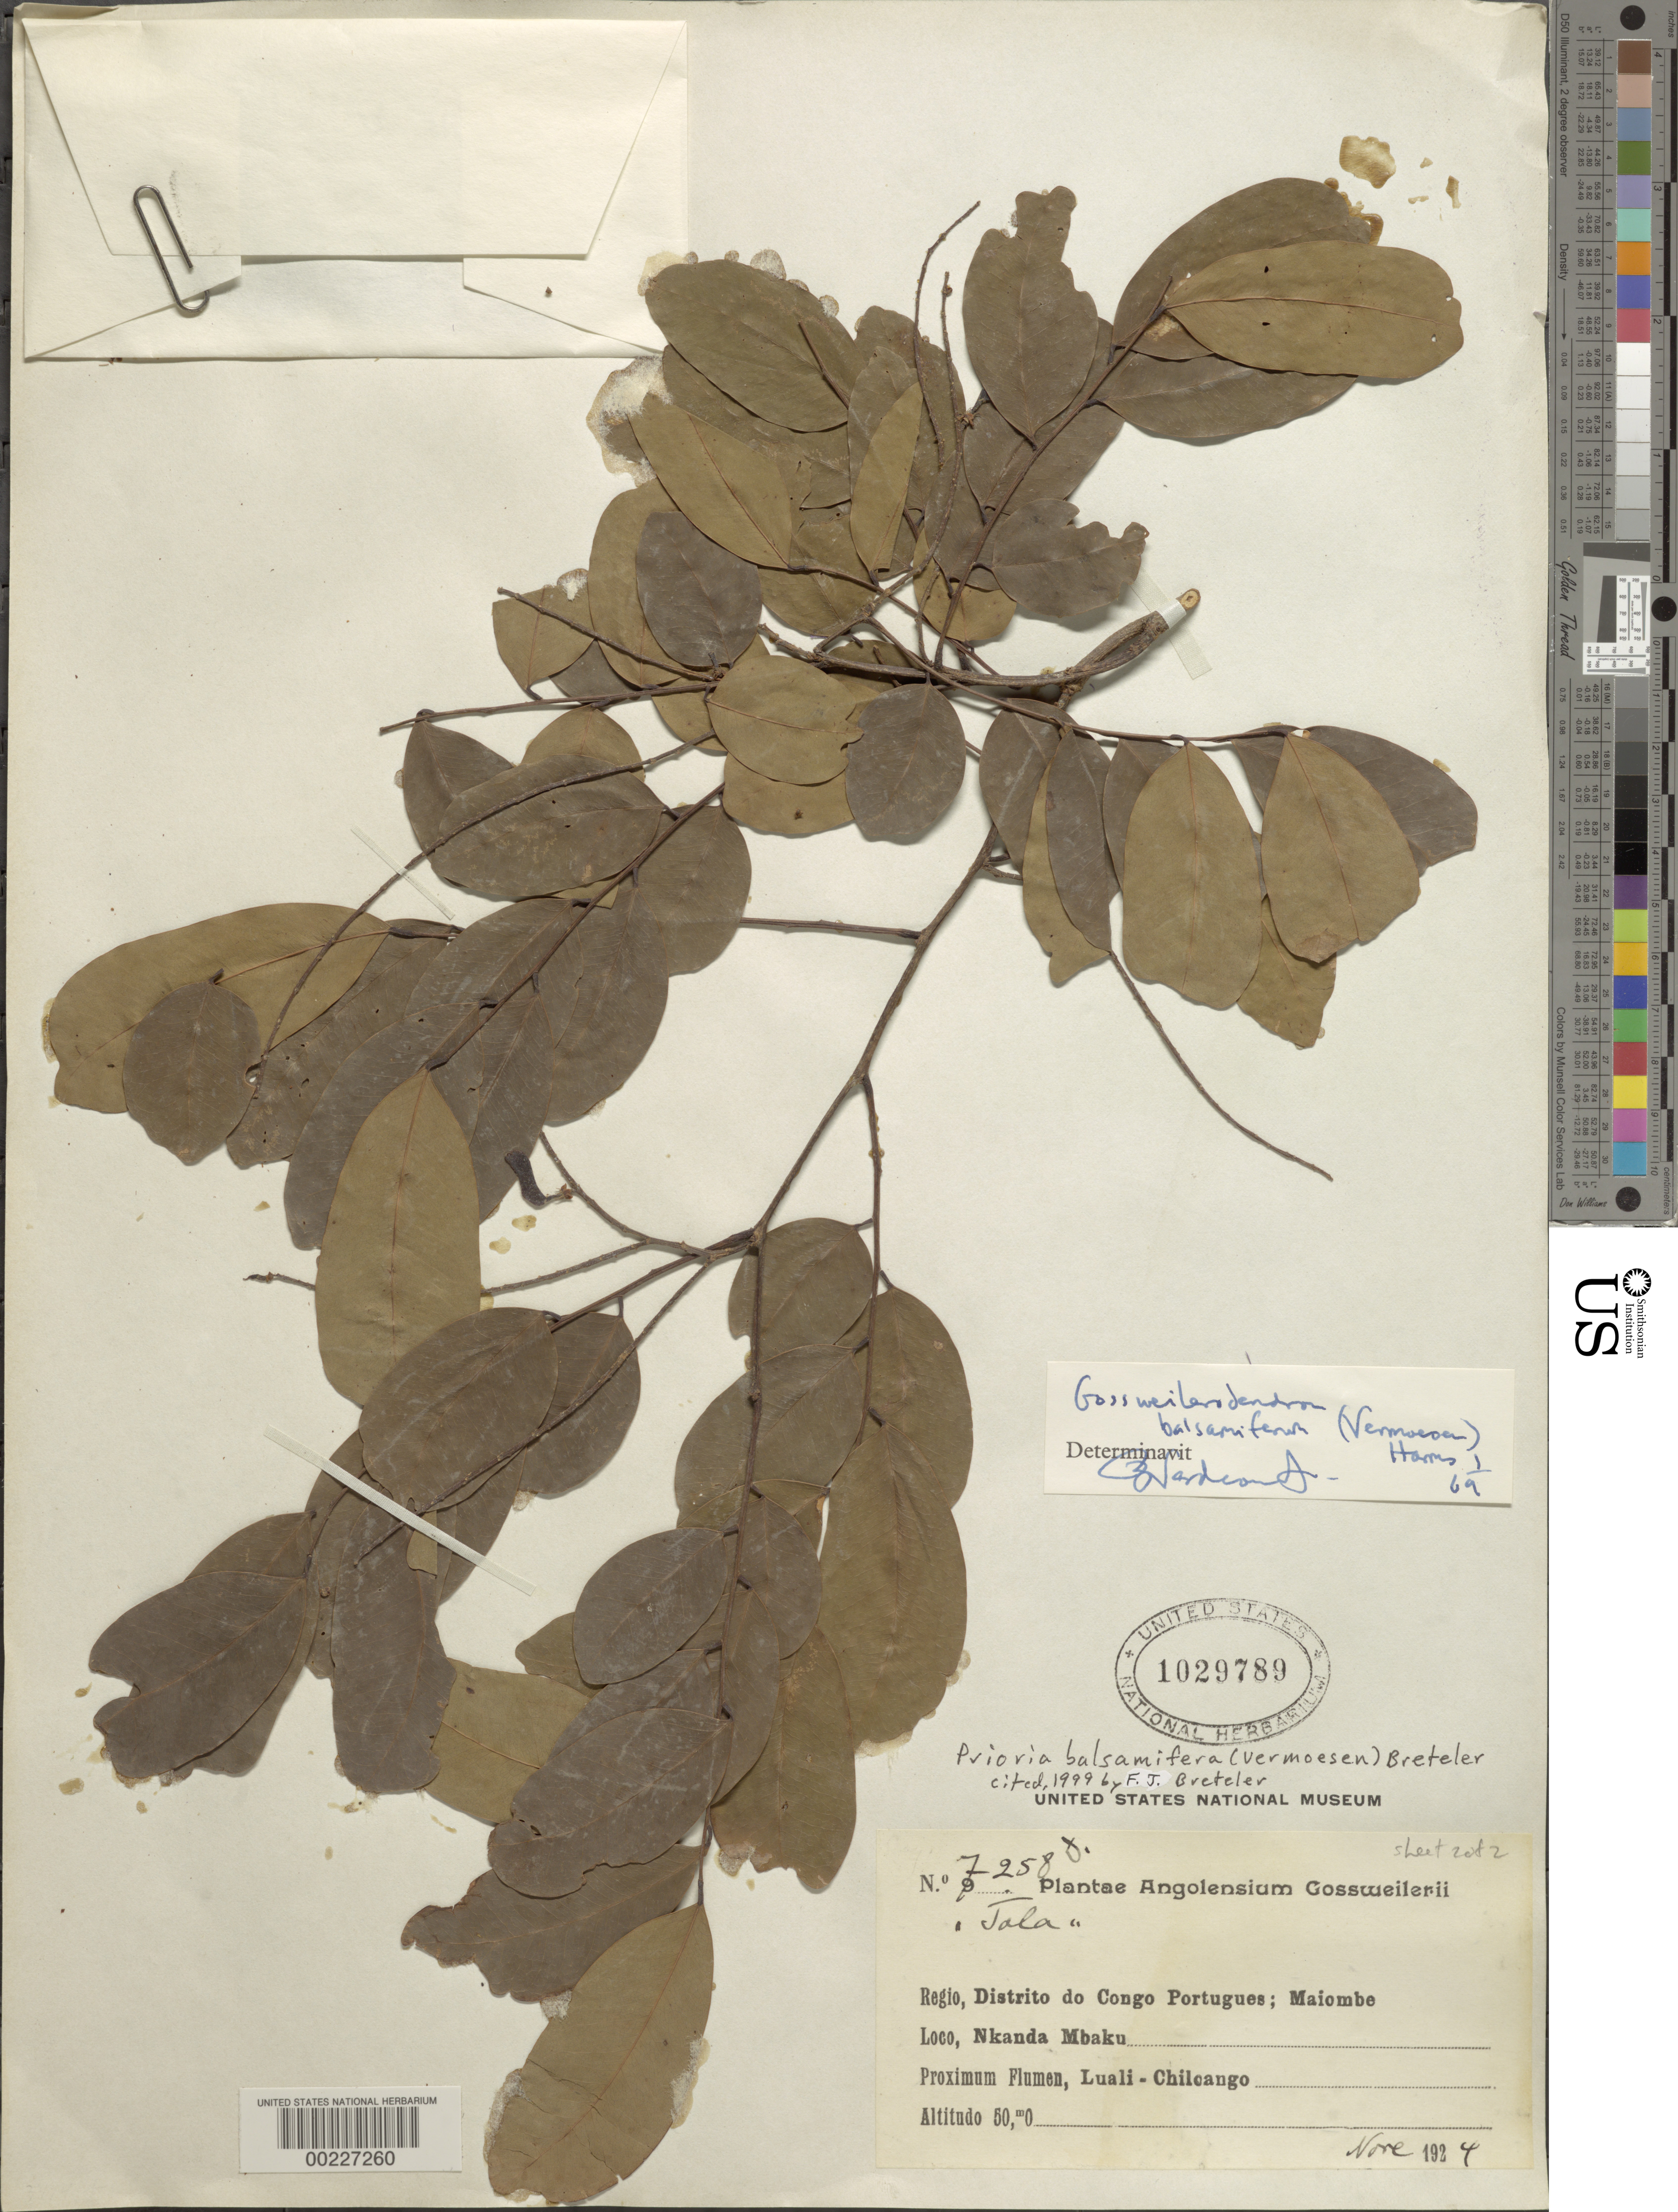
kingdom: Plantae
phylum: Tracheophyta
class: Magnoliopsida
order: Fabales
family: Fabaceae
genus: Gossweilerodendron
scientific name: Gossweilerodendron balsamiferum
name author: (Vermoesen) Harms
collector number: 7258d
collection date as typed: Nov 1924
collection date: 1924-11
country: Angola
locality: District of Congo Portugues; Maiombe; Nkanda Mbaku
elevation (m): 50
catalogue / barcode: US 1029789